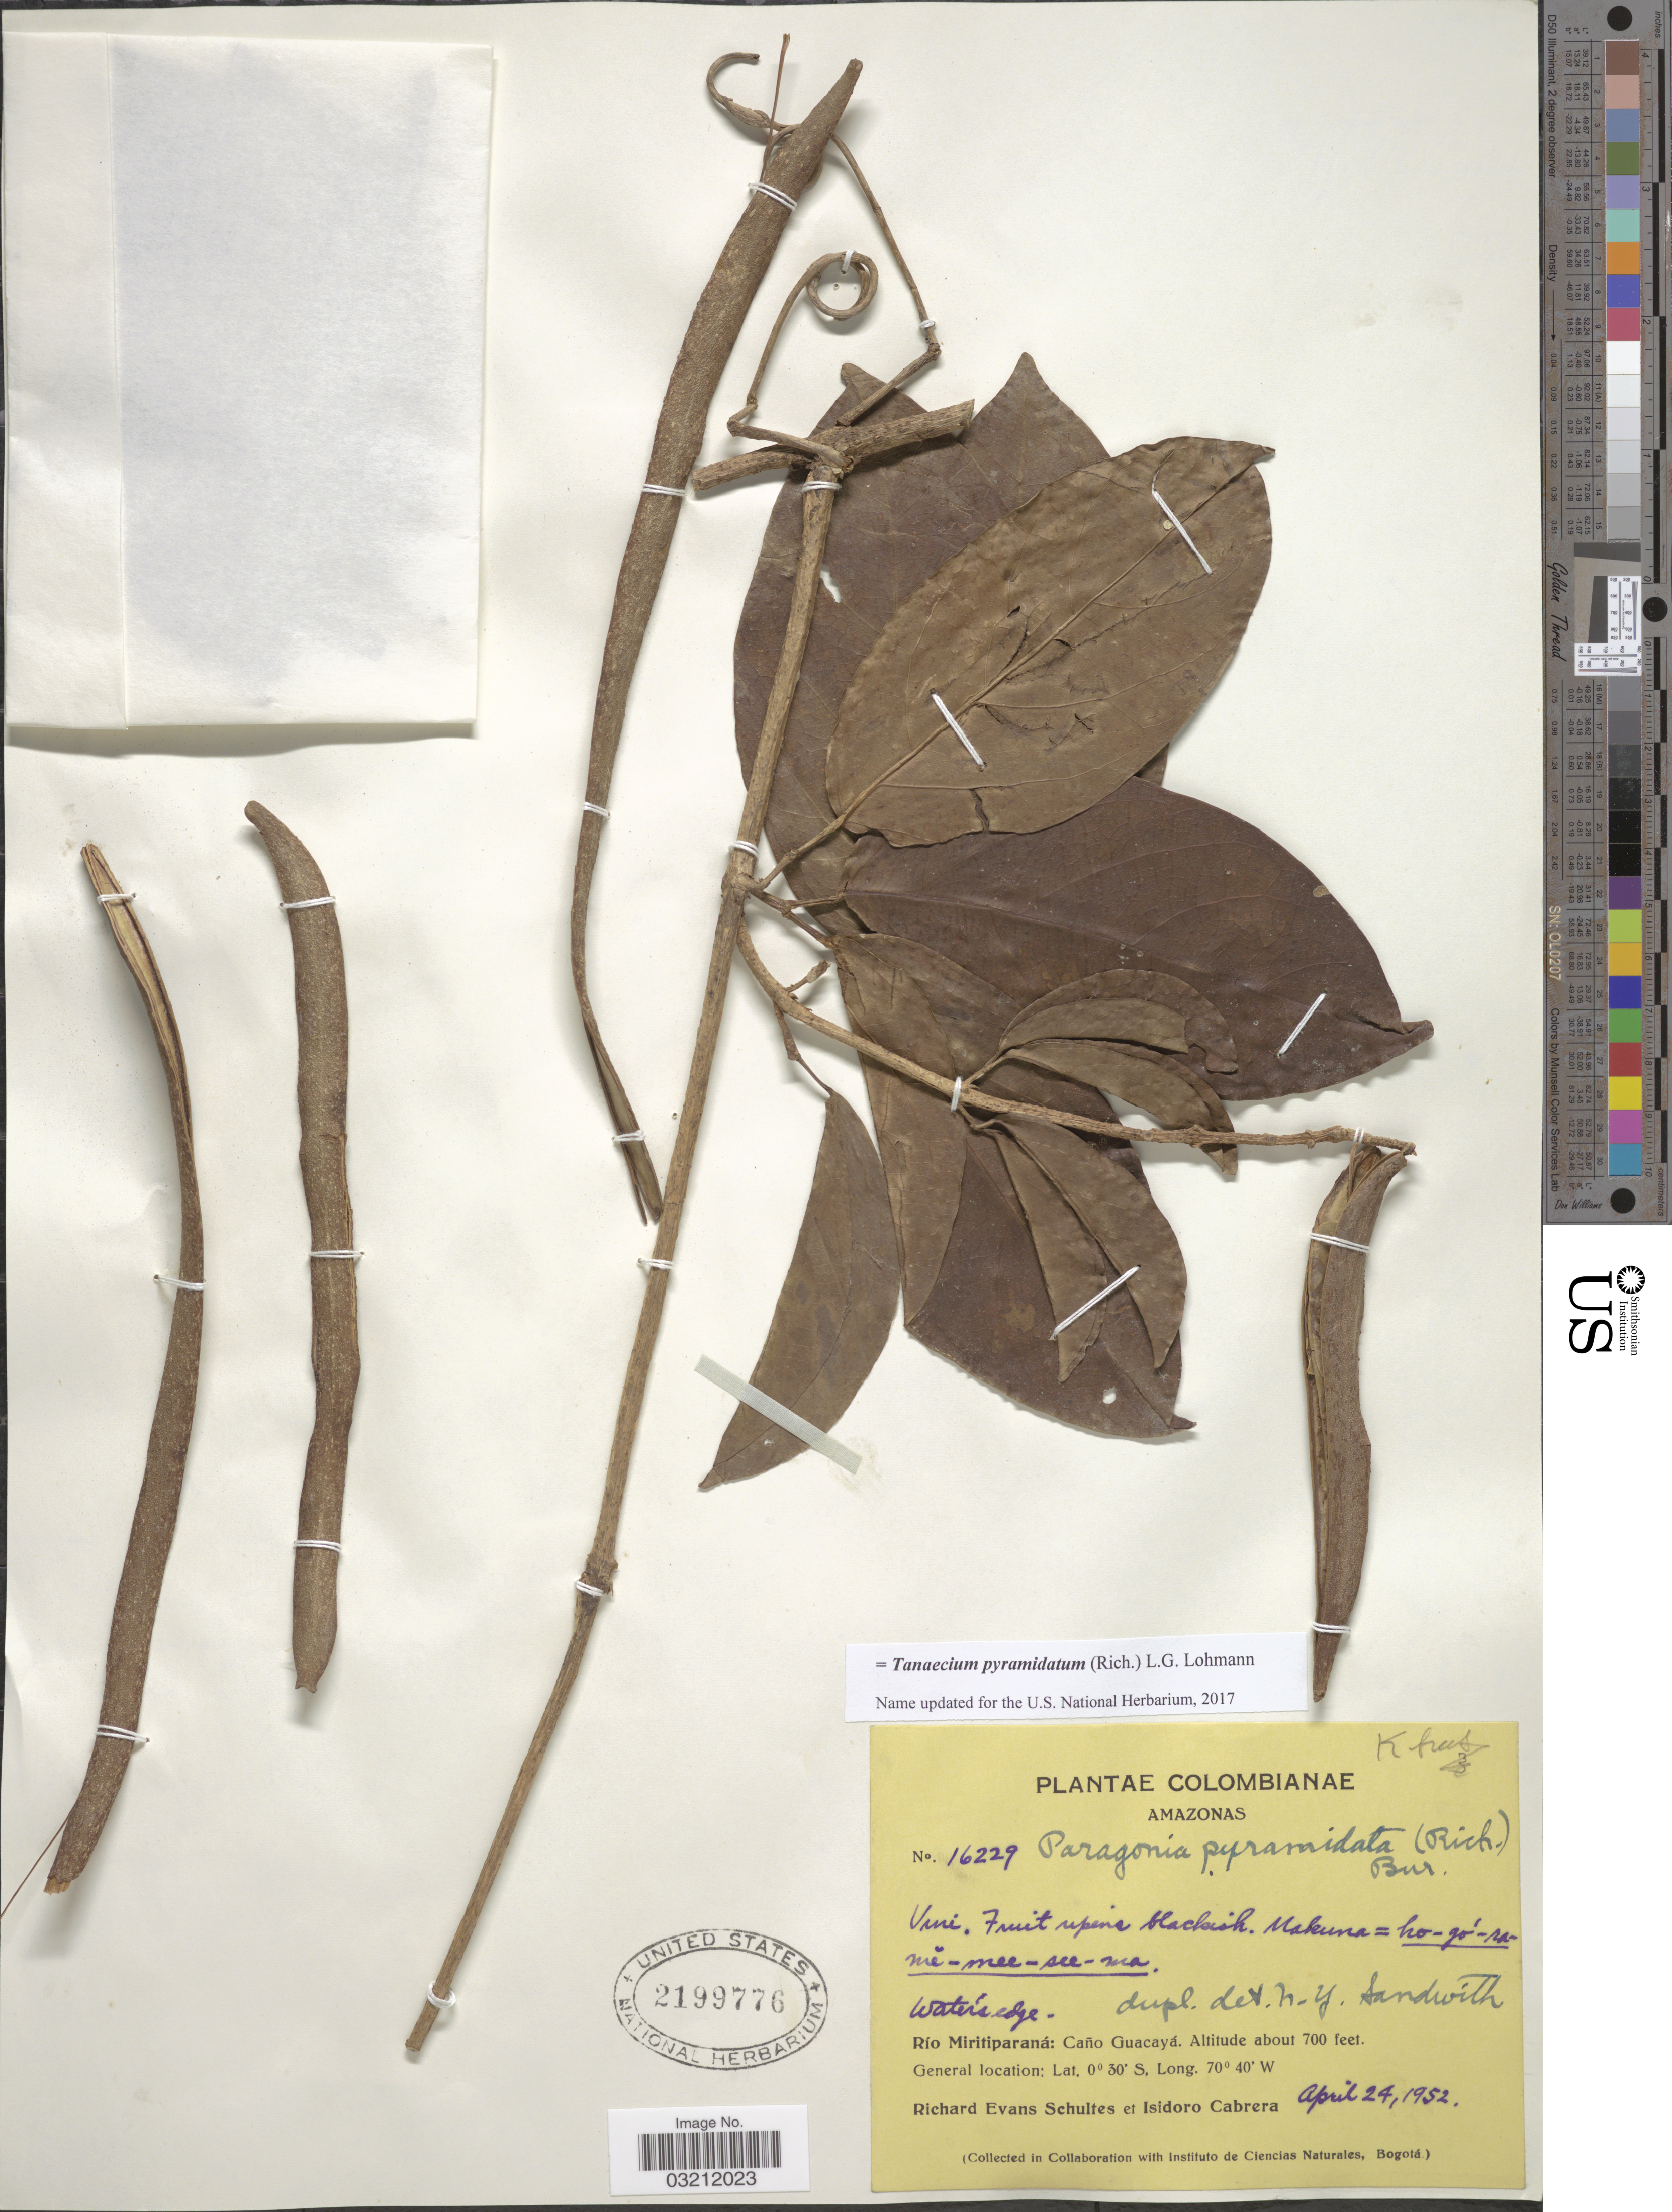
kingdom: Plantae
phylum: Tracheophyta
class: Magnoliopsida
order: Lamiales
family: Bignoniaceae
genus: Tanaecium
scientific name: Tanaecium pyramidatum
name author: (Rich.) L.G. Lohmann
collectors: R. E. Schultes & I. Cabrera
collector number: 16229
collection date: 1952-04-24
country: Colombia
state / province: Amazônas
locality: Río Miritiparaná: Caño Guacayá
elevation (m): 213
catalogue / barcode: US 2199776